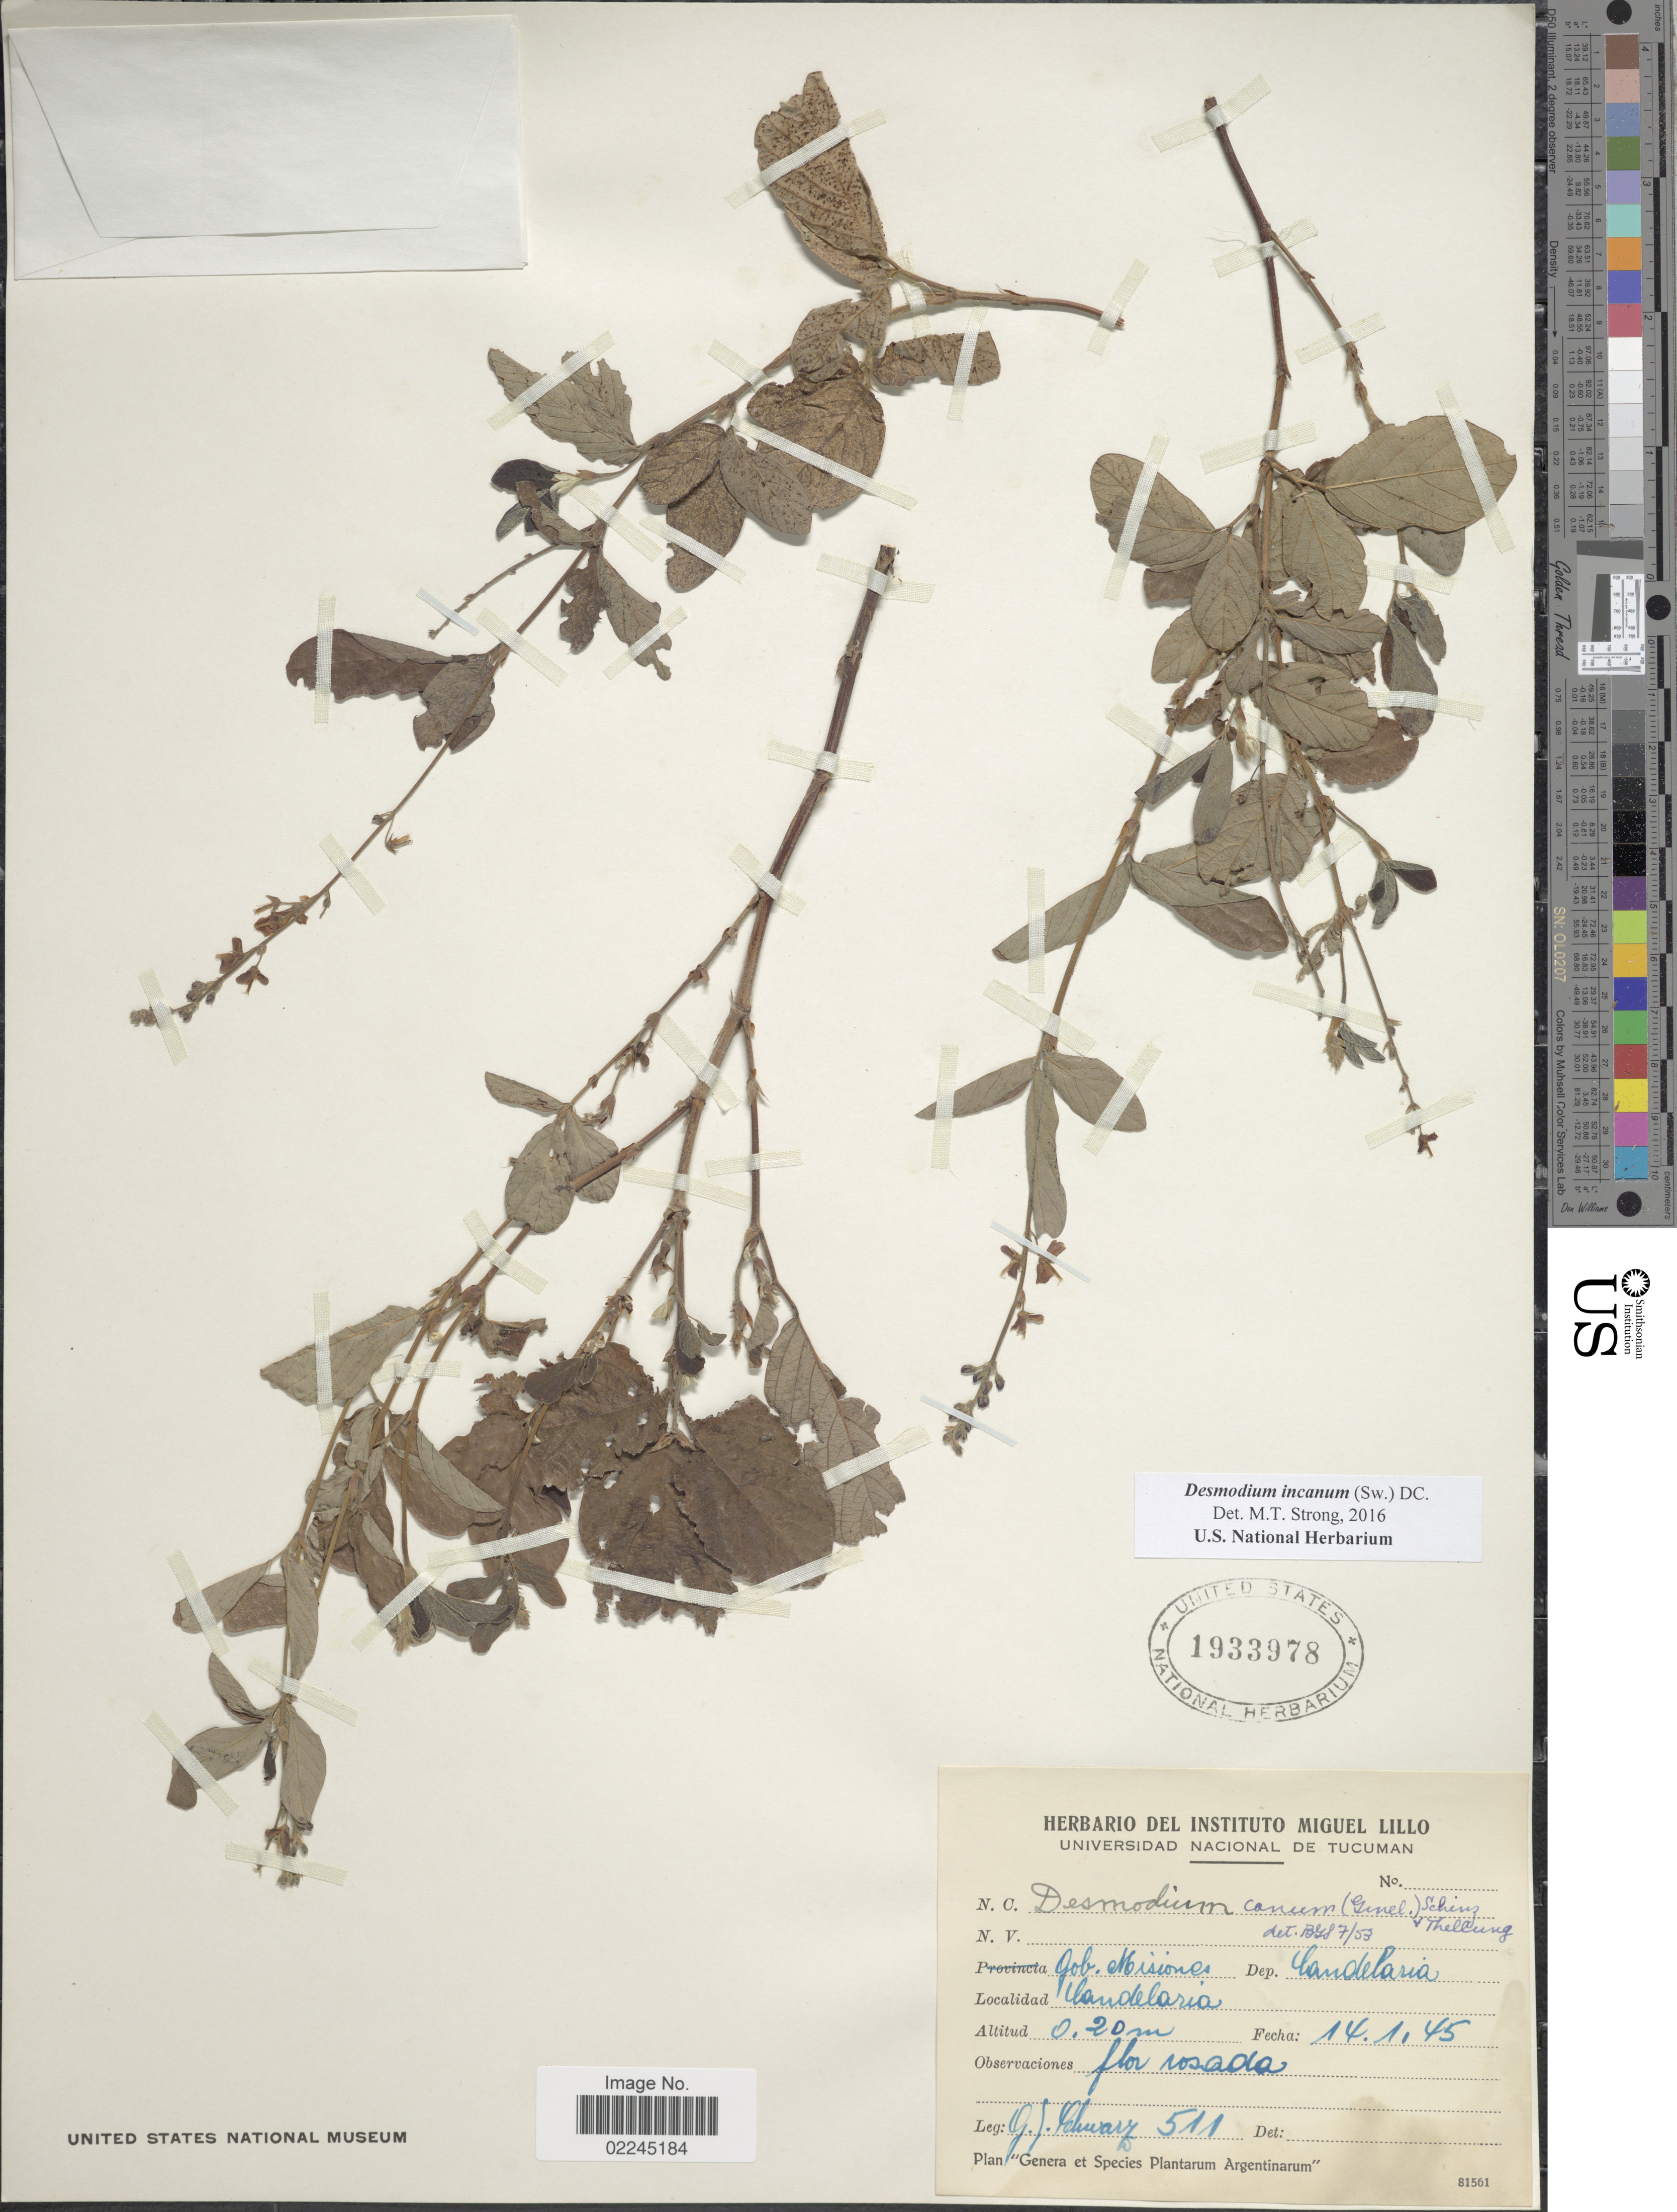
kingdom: Plantae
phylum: Tracheophyta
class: Magnoliopsida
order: Fabales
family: Fabaceae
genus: Desmodium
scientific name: Desmodium incanum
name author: (Sw.) DC.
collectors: G. J. Schwarz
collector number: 511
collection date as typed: Transcribed d/m/y: 14/1/45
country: Argentina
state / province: Misiones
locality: Gob. Misiones. Dep. Candelaria. Candelaria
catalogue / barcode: US 1933978